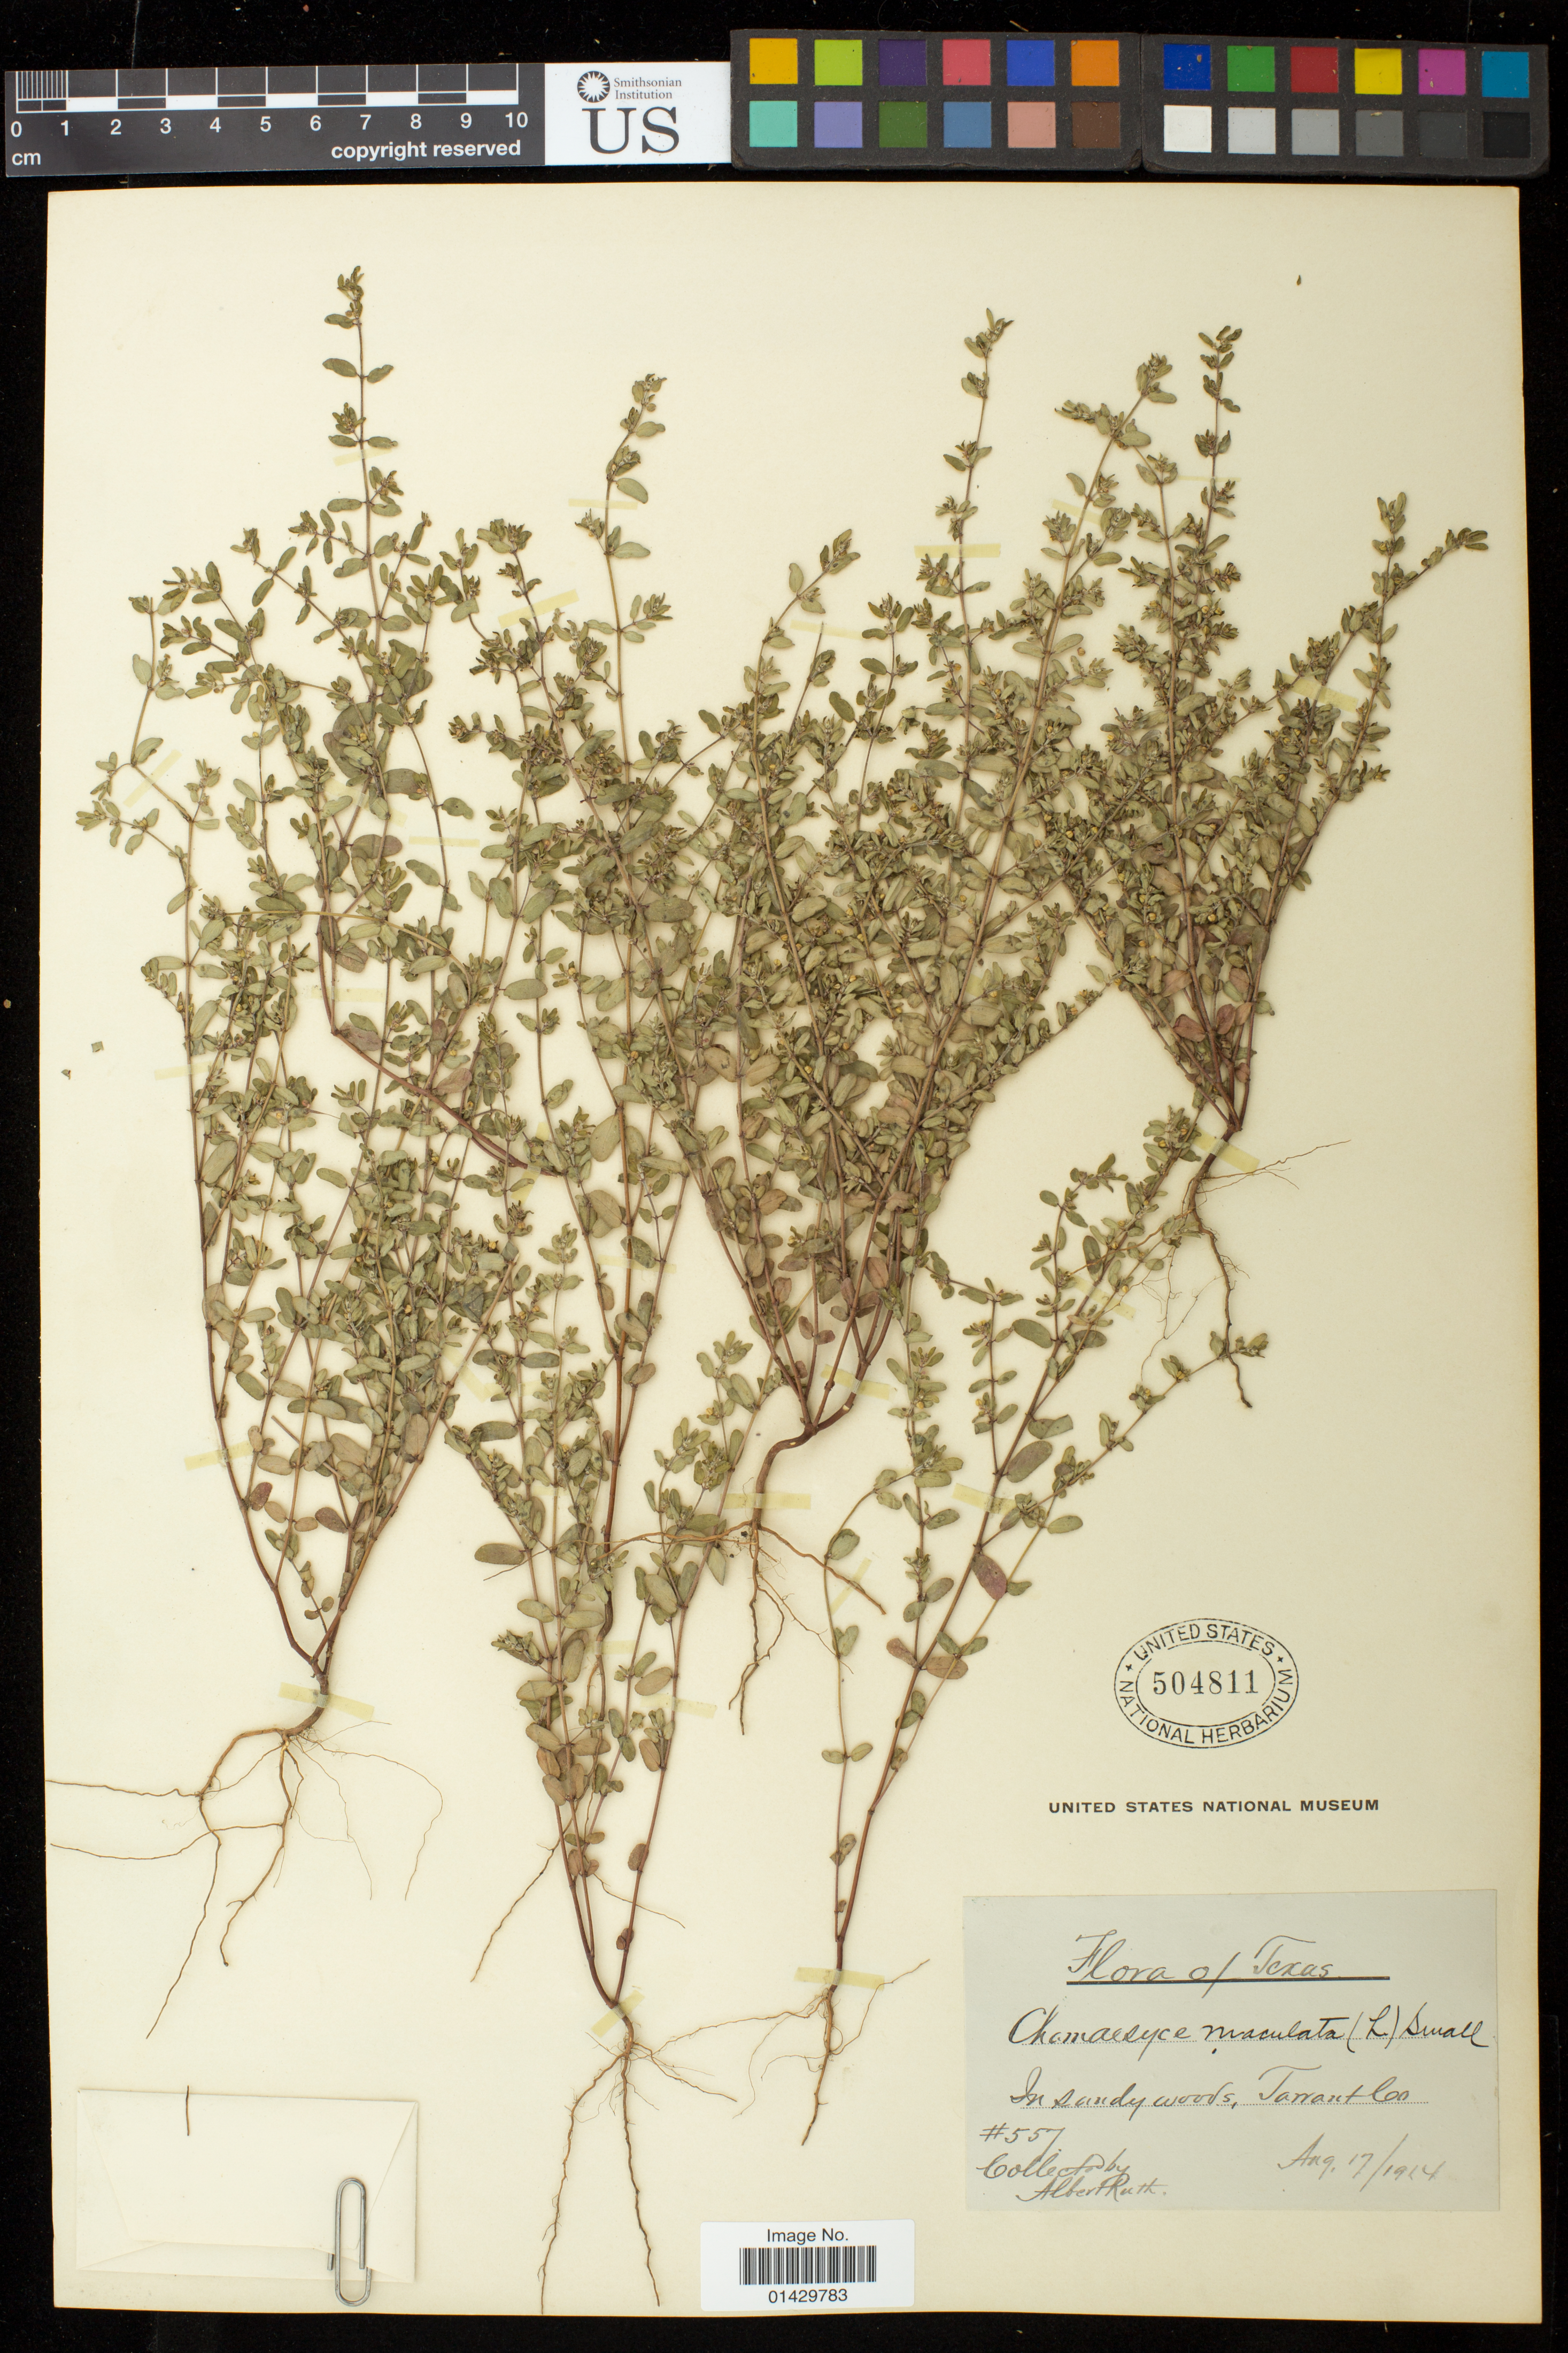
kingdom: Plantae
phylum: Tracheophyta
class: Magnoliopsida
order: Malpighiales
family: Euphorbiaceae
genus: Euphorbia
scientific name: Euphorbia maculata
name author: L.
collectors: A. Ruth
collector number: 557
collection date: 1914-08-17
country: United States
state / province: Texas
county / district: Tarrant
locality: Sandy woods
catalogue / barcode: US 504811